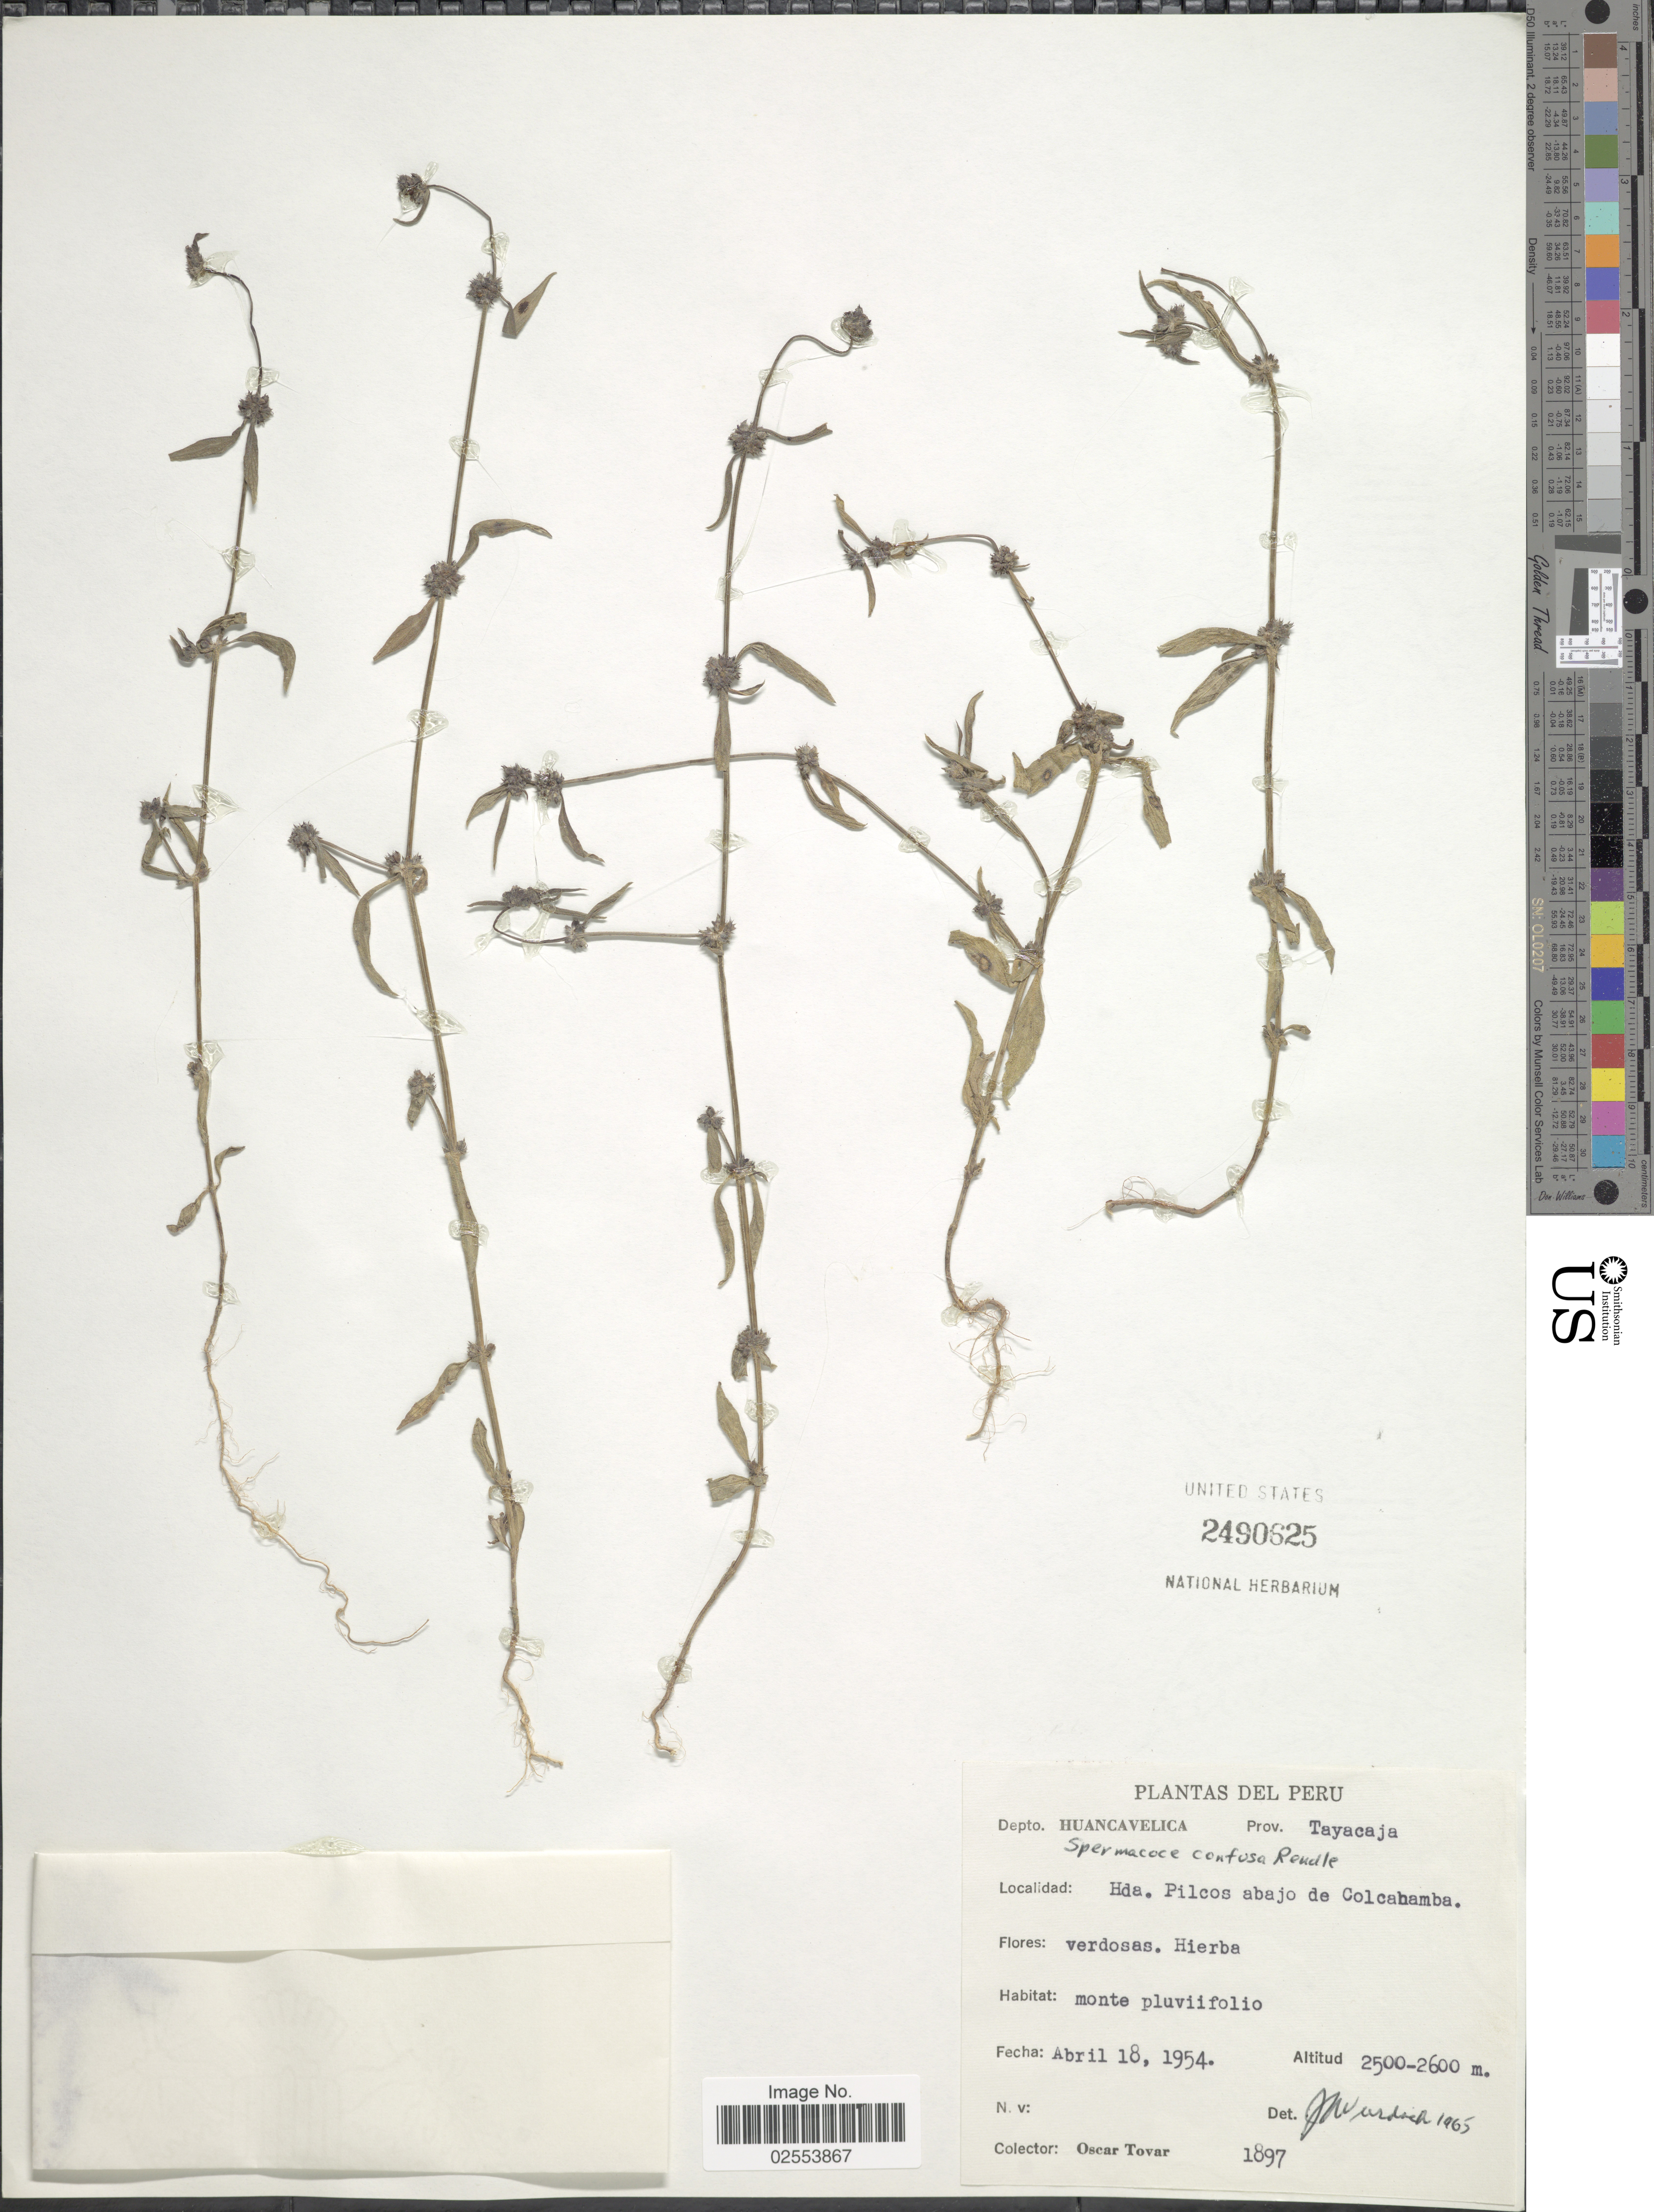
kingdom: Plantae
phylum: Tracheophyta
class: Magnoliopsida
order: Gentianales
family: Rubiaceae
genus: Spermacoce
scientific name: Spermacoce confusa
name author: Rendle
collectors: Ó. Tovar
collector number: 1897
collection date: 1954-04-18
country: Peru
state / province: Huancavelica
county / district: Tayacaja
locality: Prov. Tayacaja, Hda. Pilcos abajo de Colcahamba.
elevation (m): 2500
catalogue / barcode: US 2490625